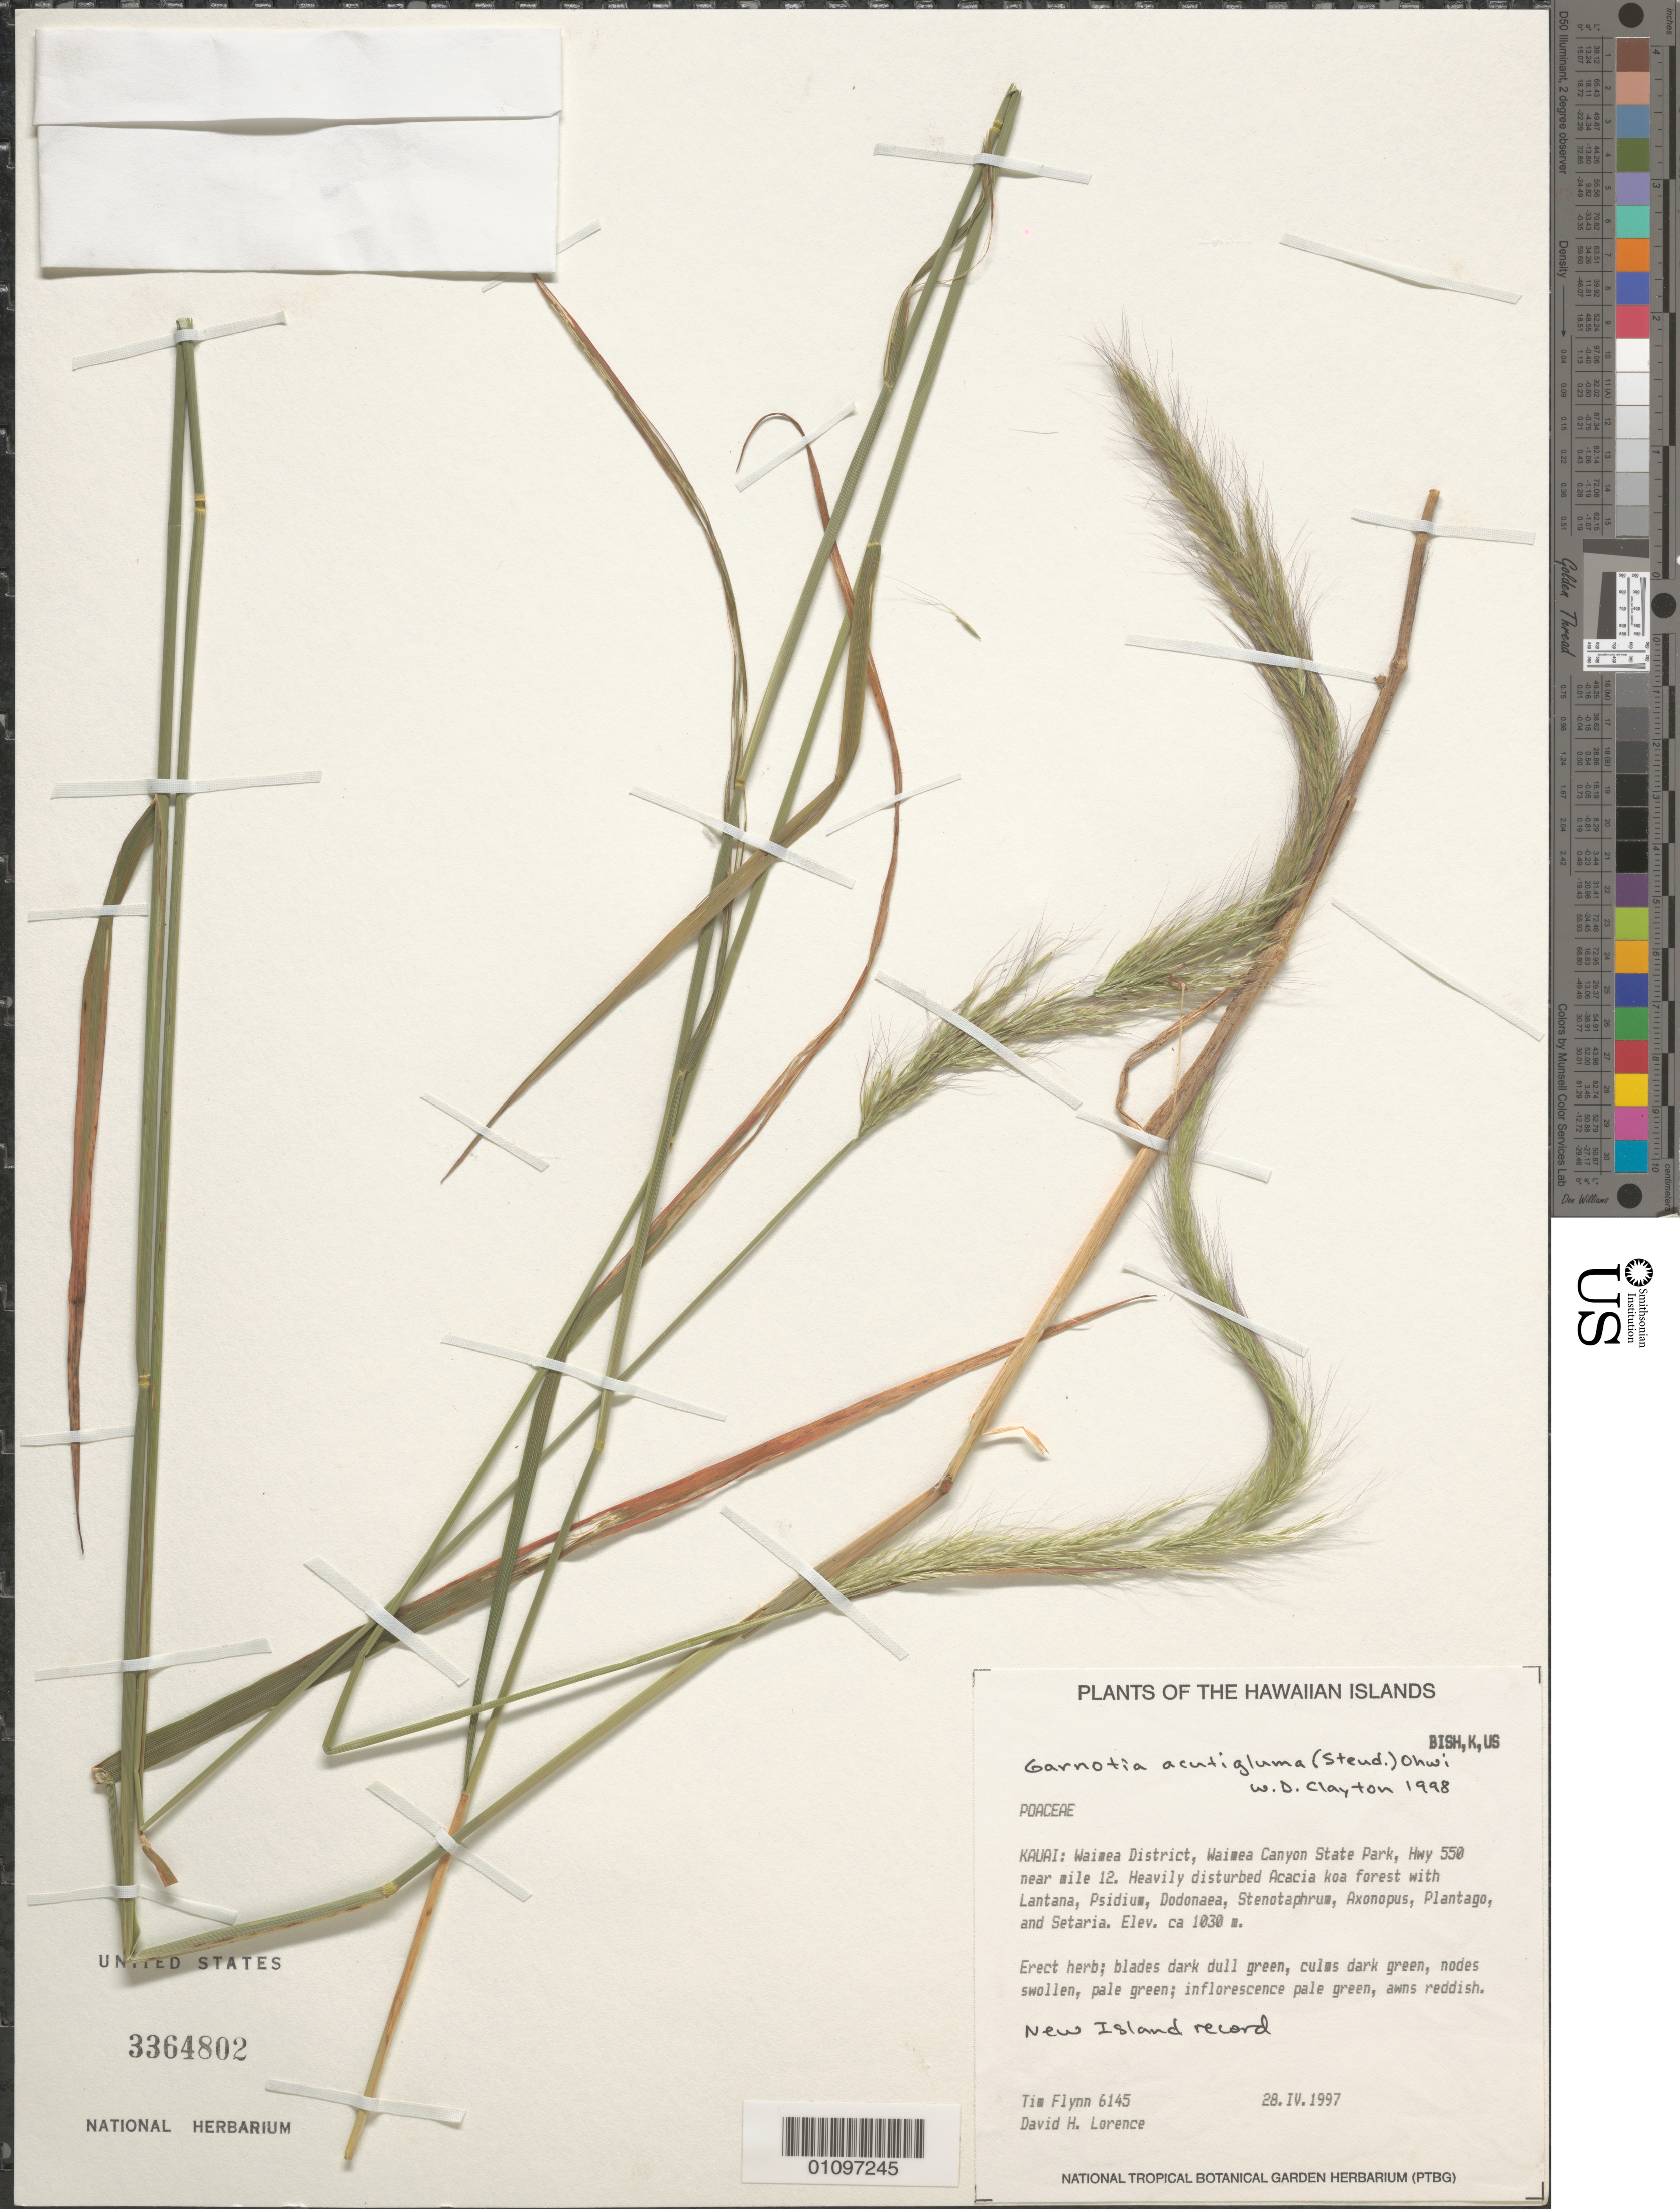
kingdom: Plantae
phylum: Tracheophyta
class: Liliopsida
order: Poales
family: Poaceae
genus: Pentapogon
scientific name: Pentapogon micranthus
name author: (Cav.) P.M. Peterson et al.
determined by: Wagner, W. L., (BOT), Smithsonian Institution - National Museum of Natural History (UNITED STATES)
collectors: T. W. Flynn & D. Lorence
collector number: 6145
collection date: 1997-04-28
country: United States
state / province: Hawaii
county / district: Kauai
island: Kaua'i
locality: Waimea District, Waimea Canyon State Park, Hwy. 550 near mile 12.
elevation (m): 314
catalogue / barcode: US 3364802